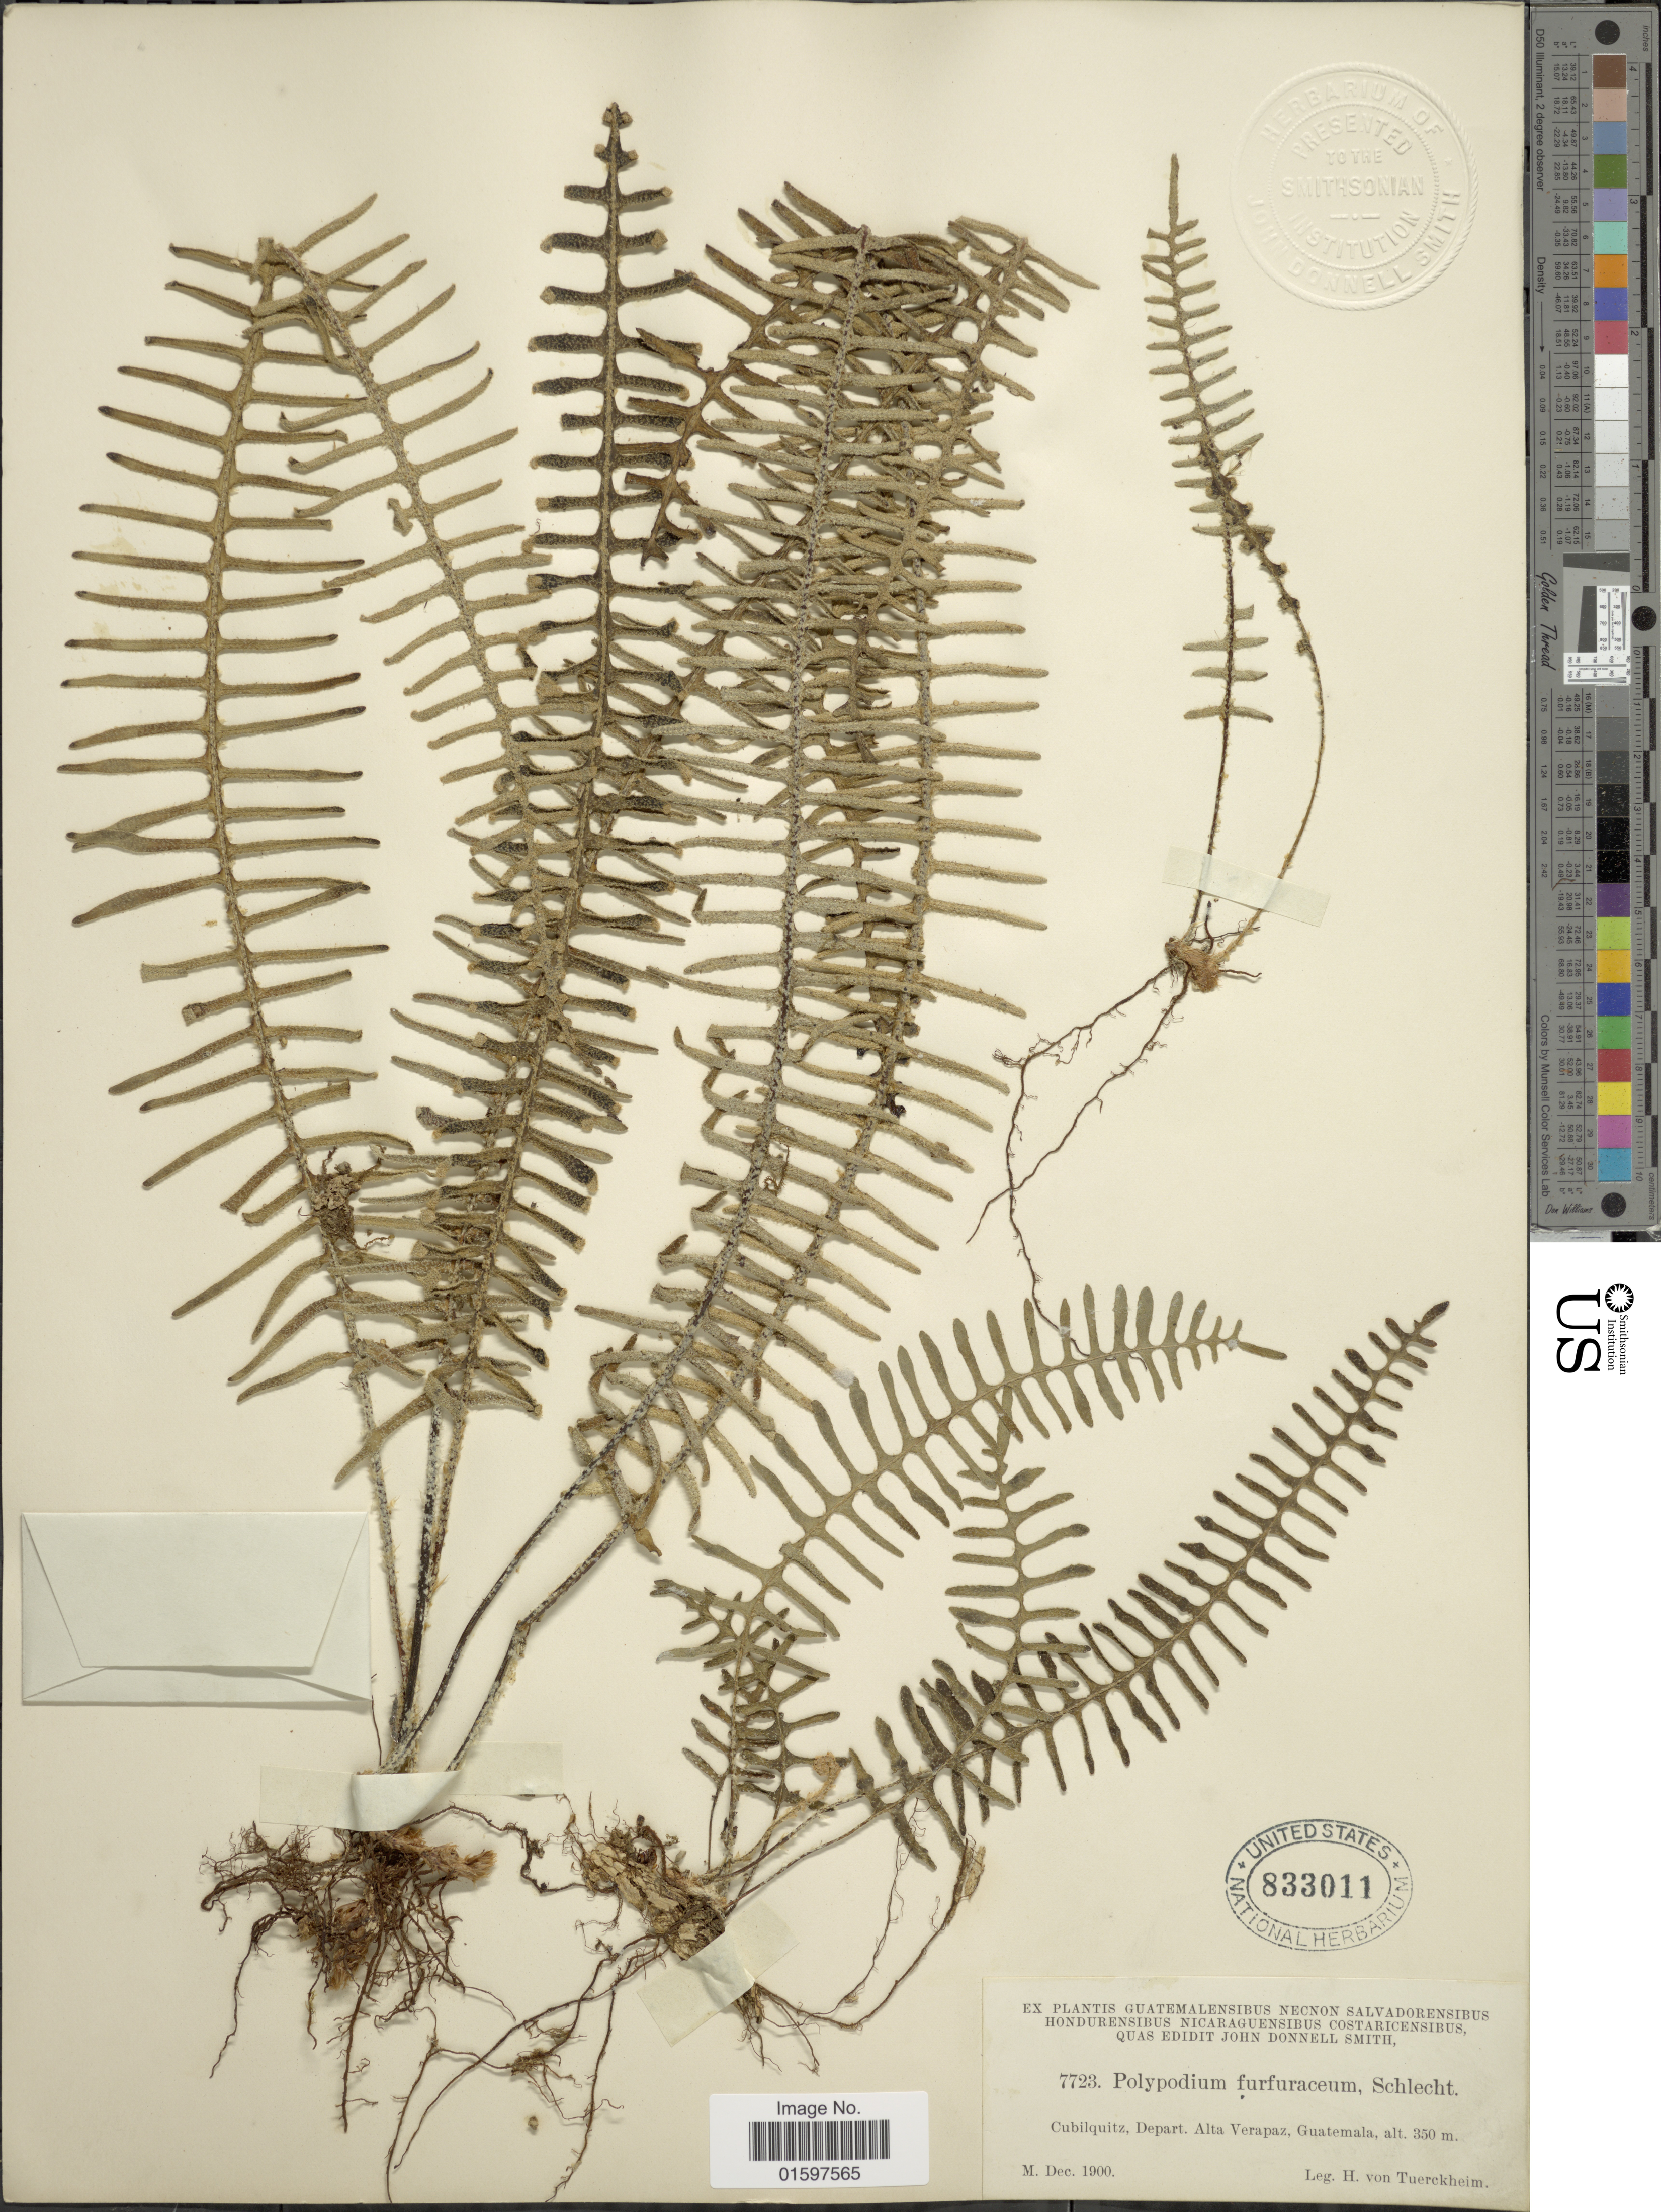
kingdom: Plantae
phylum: Tracheophyta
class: Polypodiopsida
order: Polypodiales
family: Polypodiaceae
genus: Pleopeltis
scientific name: Pleopeltis furfuracea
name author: (Schltdl. & Cham.) A.R. Sm. & Tejero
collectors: H. von Türckheim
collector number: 7723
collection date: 1900-12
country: Guatemala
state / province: Alta Verapaz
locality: Cubilquiz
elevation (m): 350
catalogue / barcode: US 833011